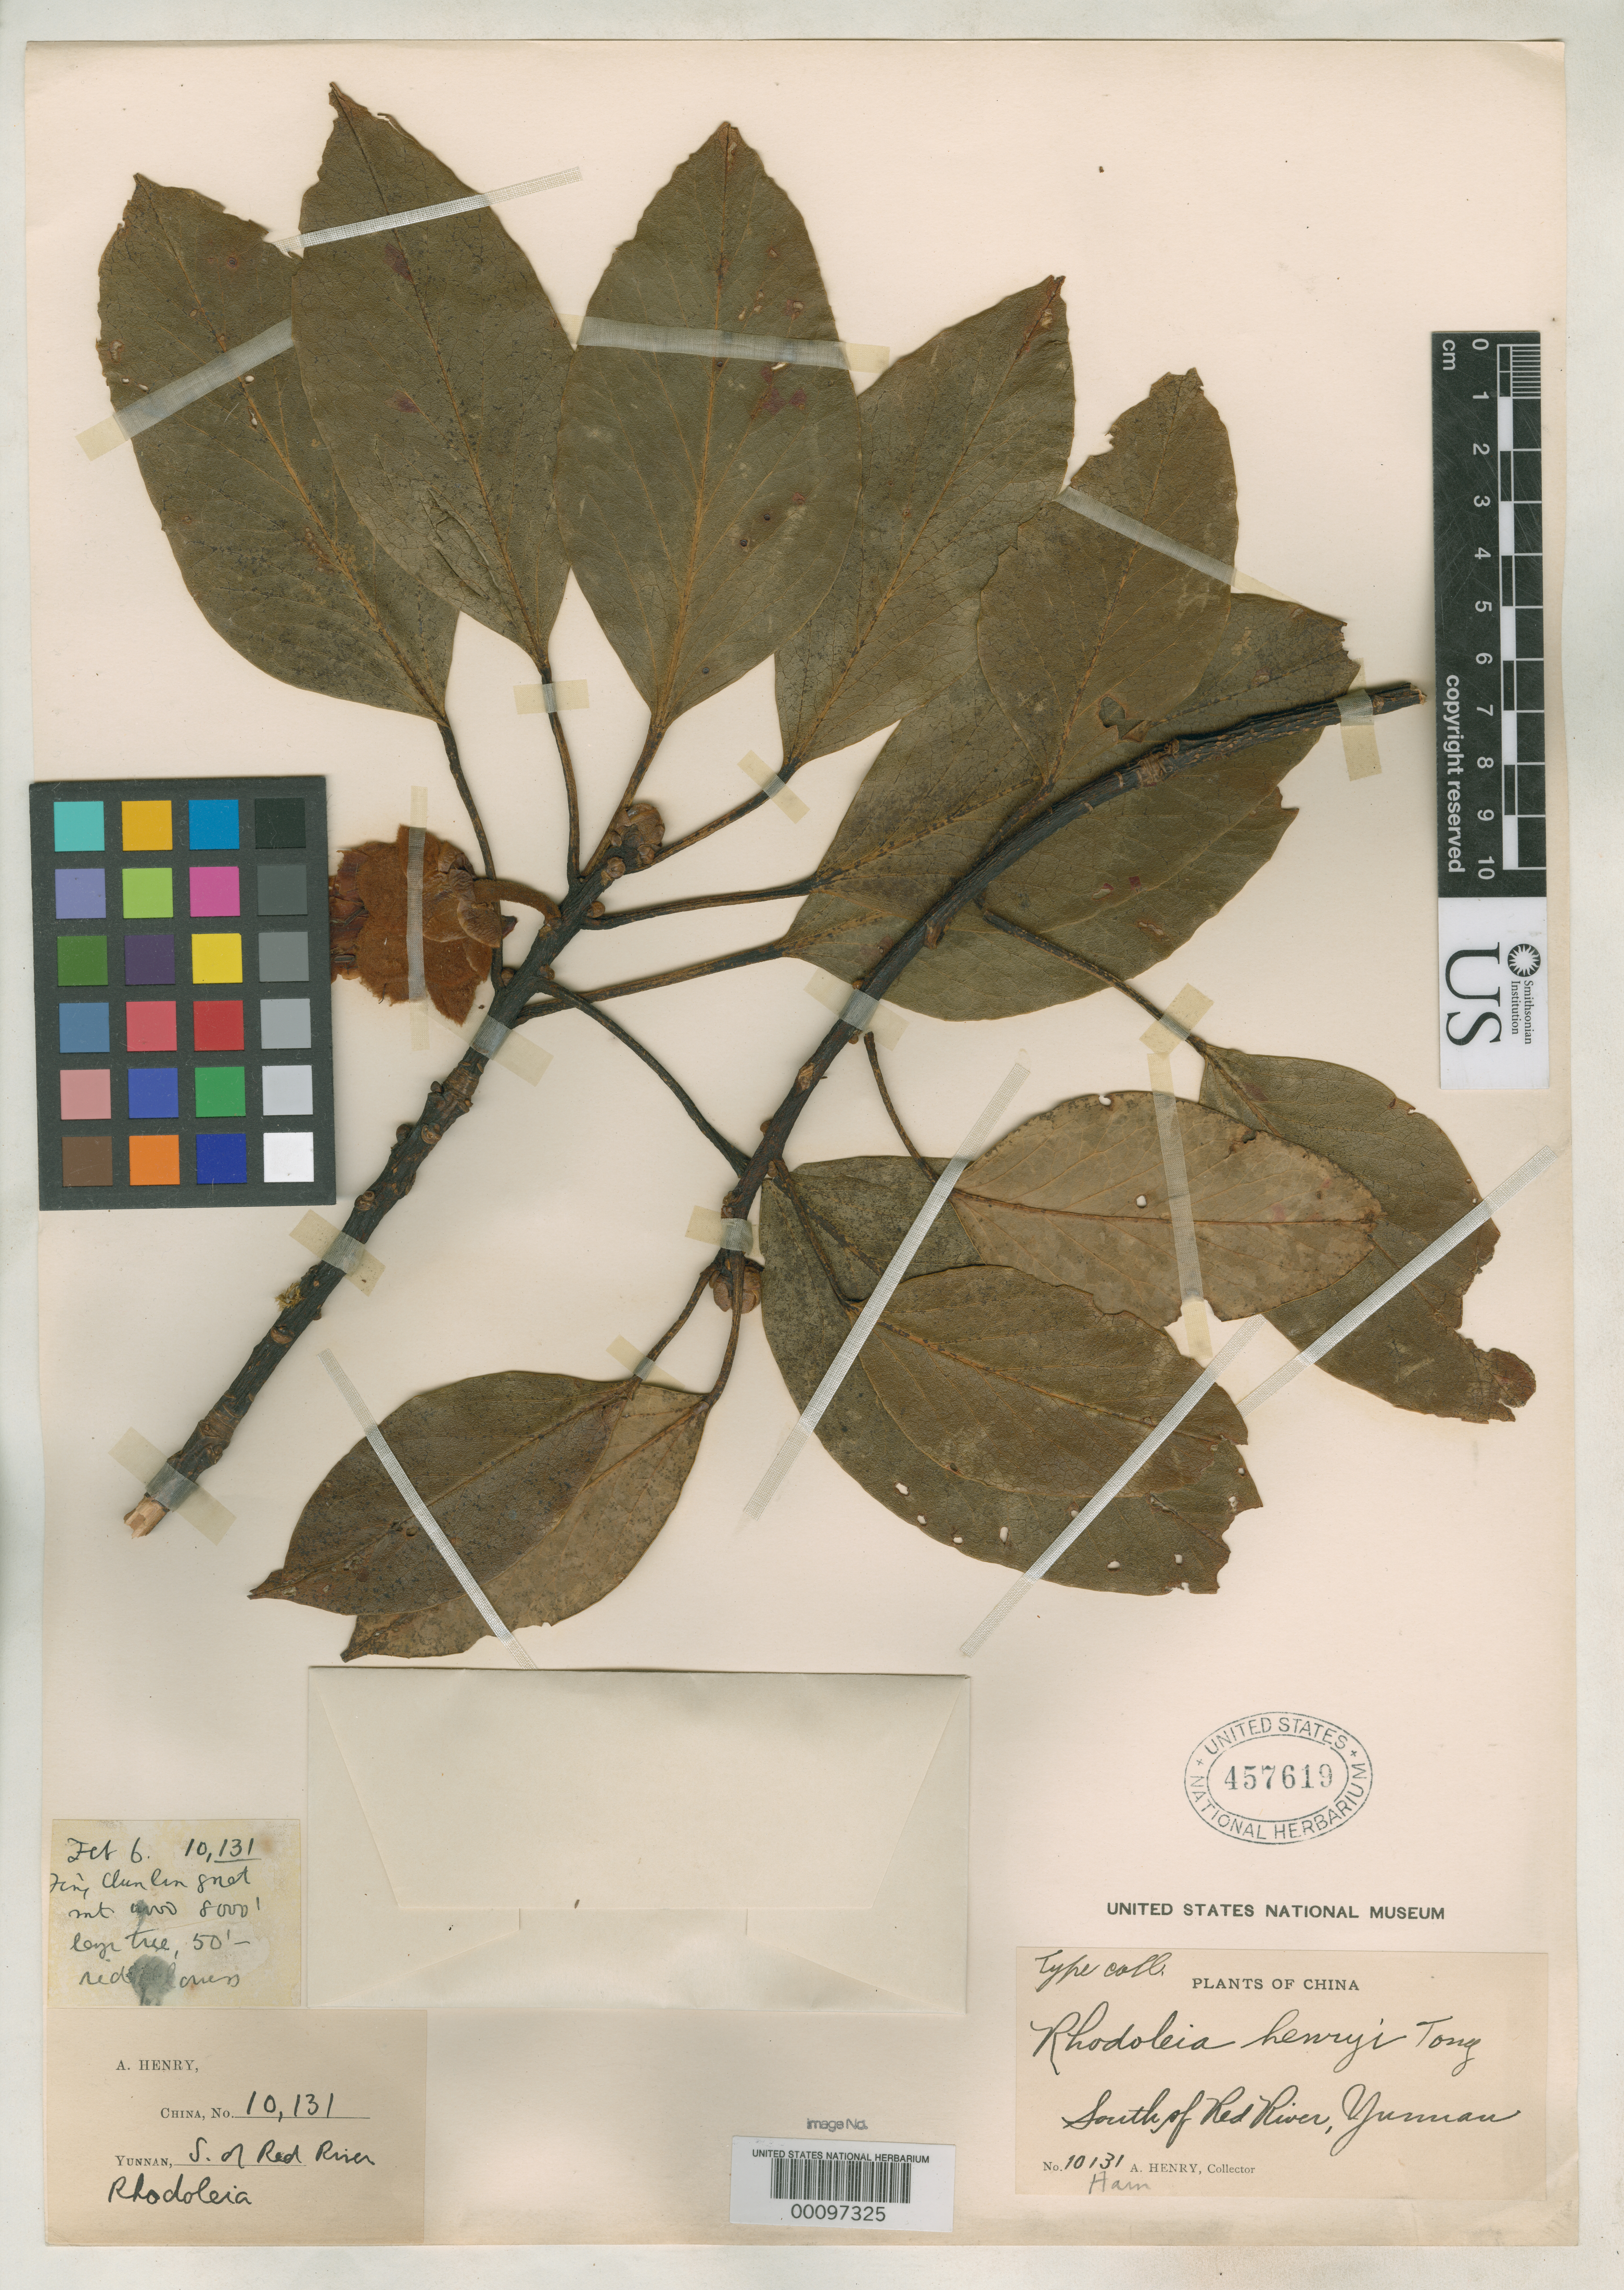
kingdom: Plantae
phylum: Tracheophyta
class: Magnoliopsida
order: Saxifragales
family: Hamamelidaceae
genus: Rhodoleia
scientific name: Rhodoleia henryi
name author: Tong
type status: Isotype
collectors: A. Henry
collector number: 10131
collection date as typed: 06 Feb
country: China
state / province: Yunnan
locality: South of Red River.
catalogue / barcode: US 457619